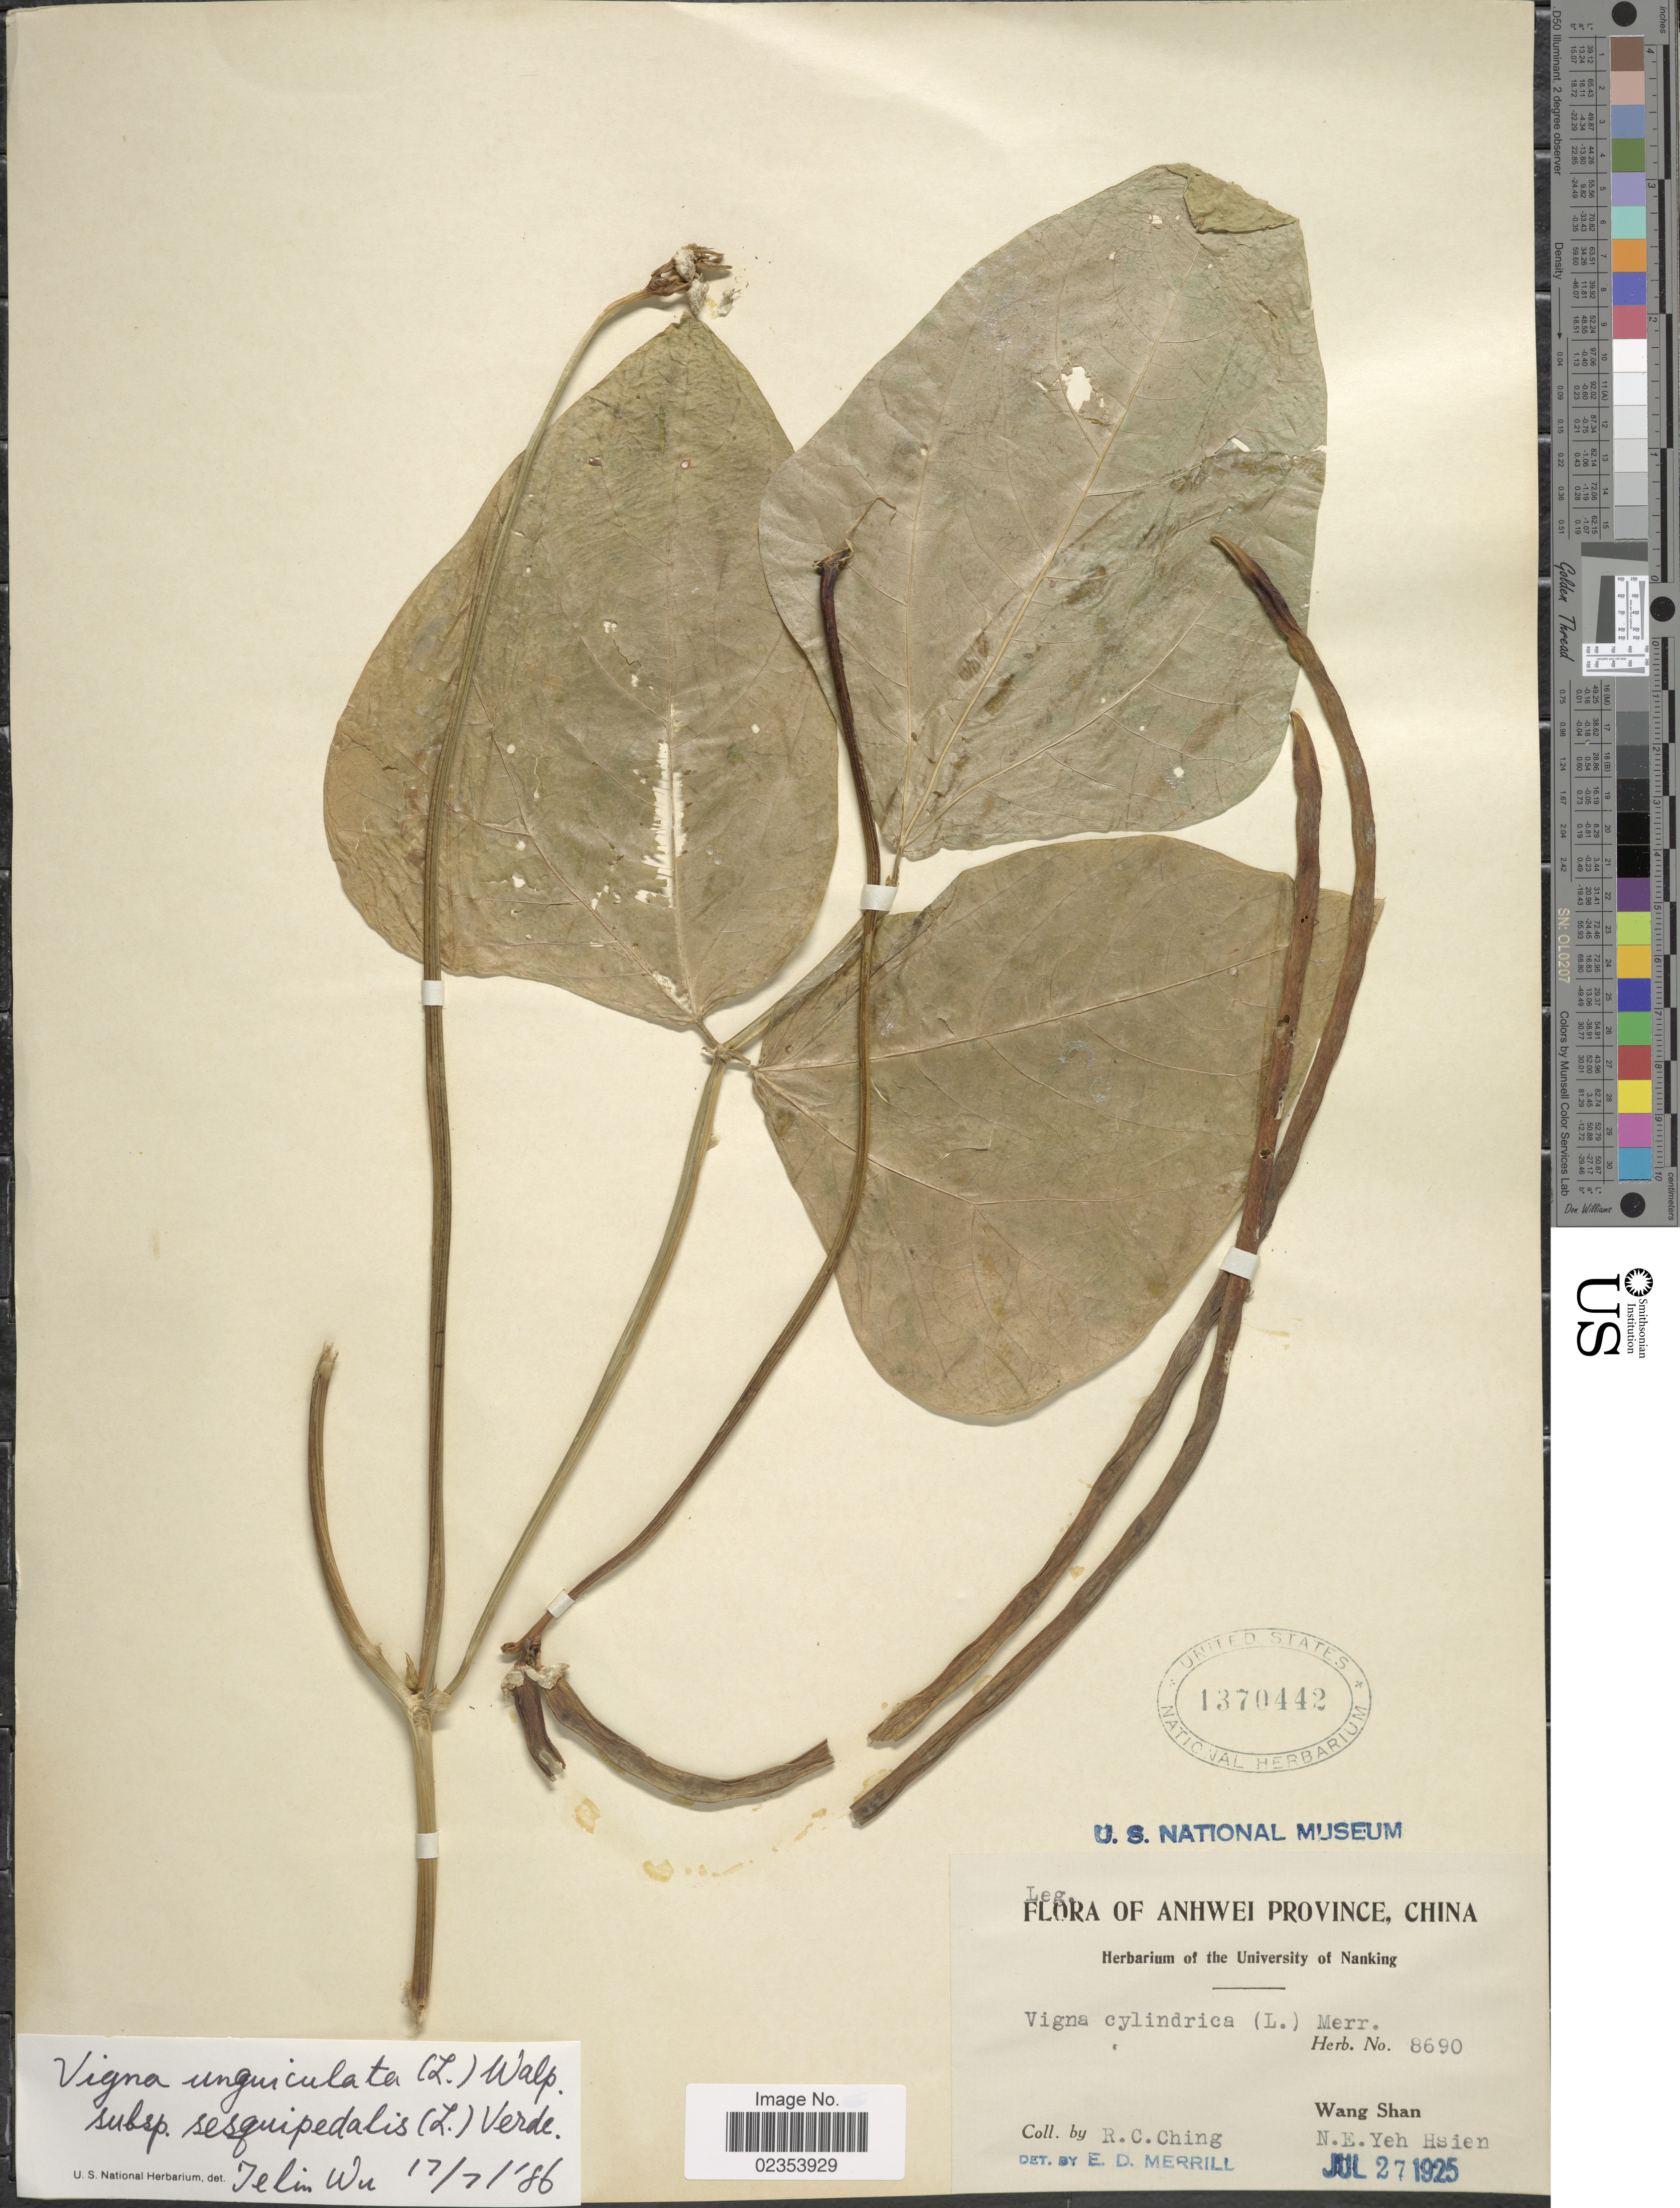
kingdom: Plantae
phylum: Tracheophyta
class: Magnoliopsida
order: Fabales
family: Fabaceae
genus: Vigna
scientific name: Vigna unguiculata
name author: (L.) Walp.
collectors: R. C. Ching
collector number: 8690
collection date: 1925-07-27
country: China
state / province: Anhui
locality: Anhwei Province, China. Wang Shan. N.E. Yeh Hsien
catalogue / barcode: US 1370442